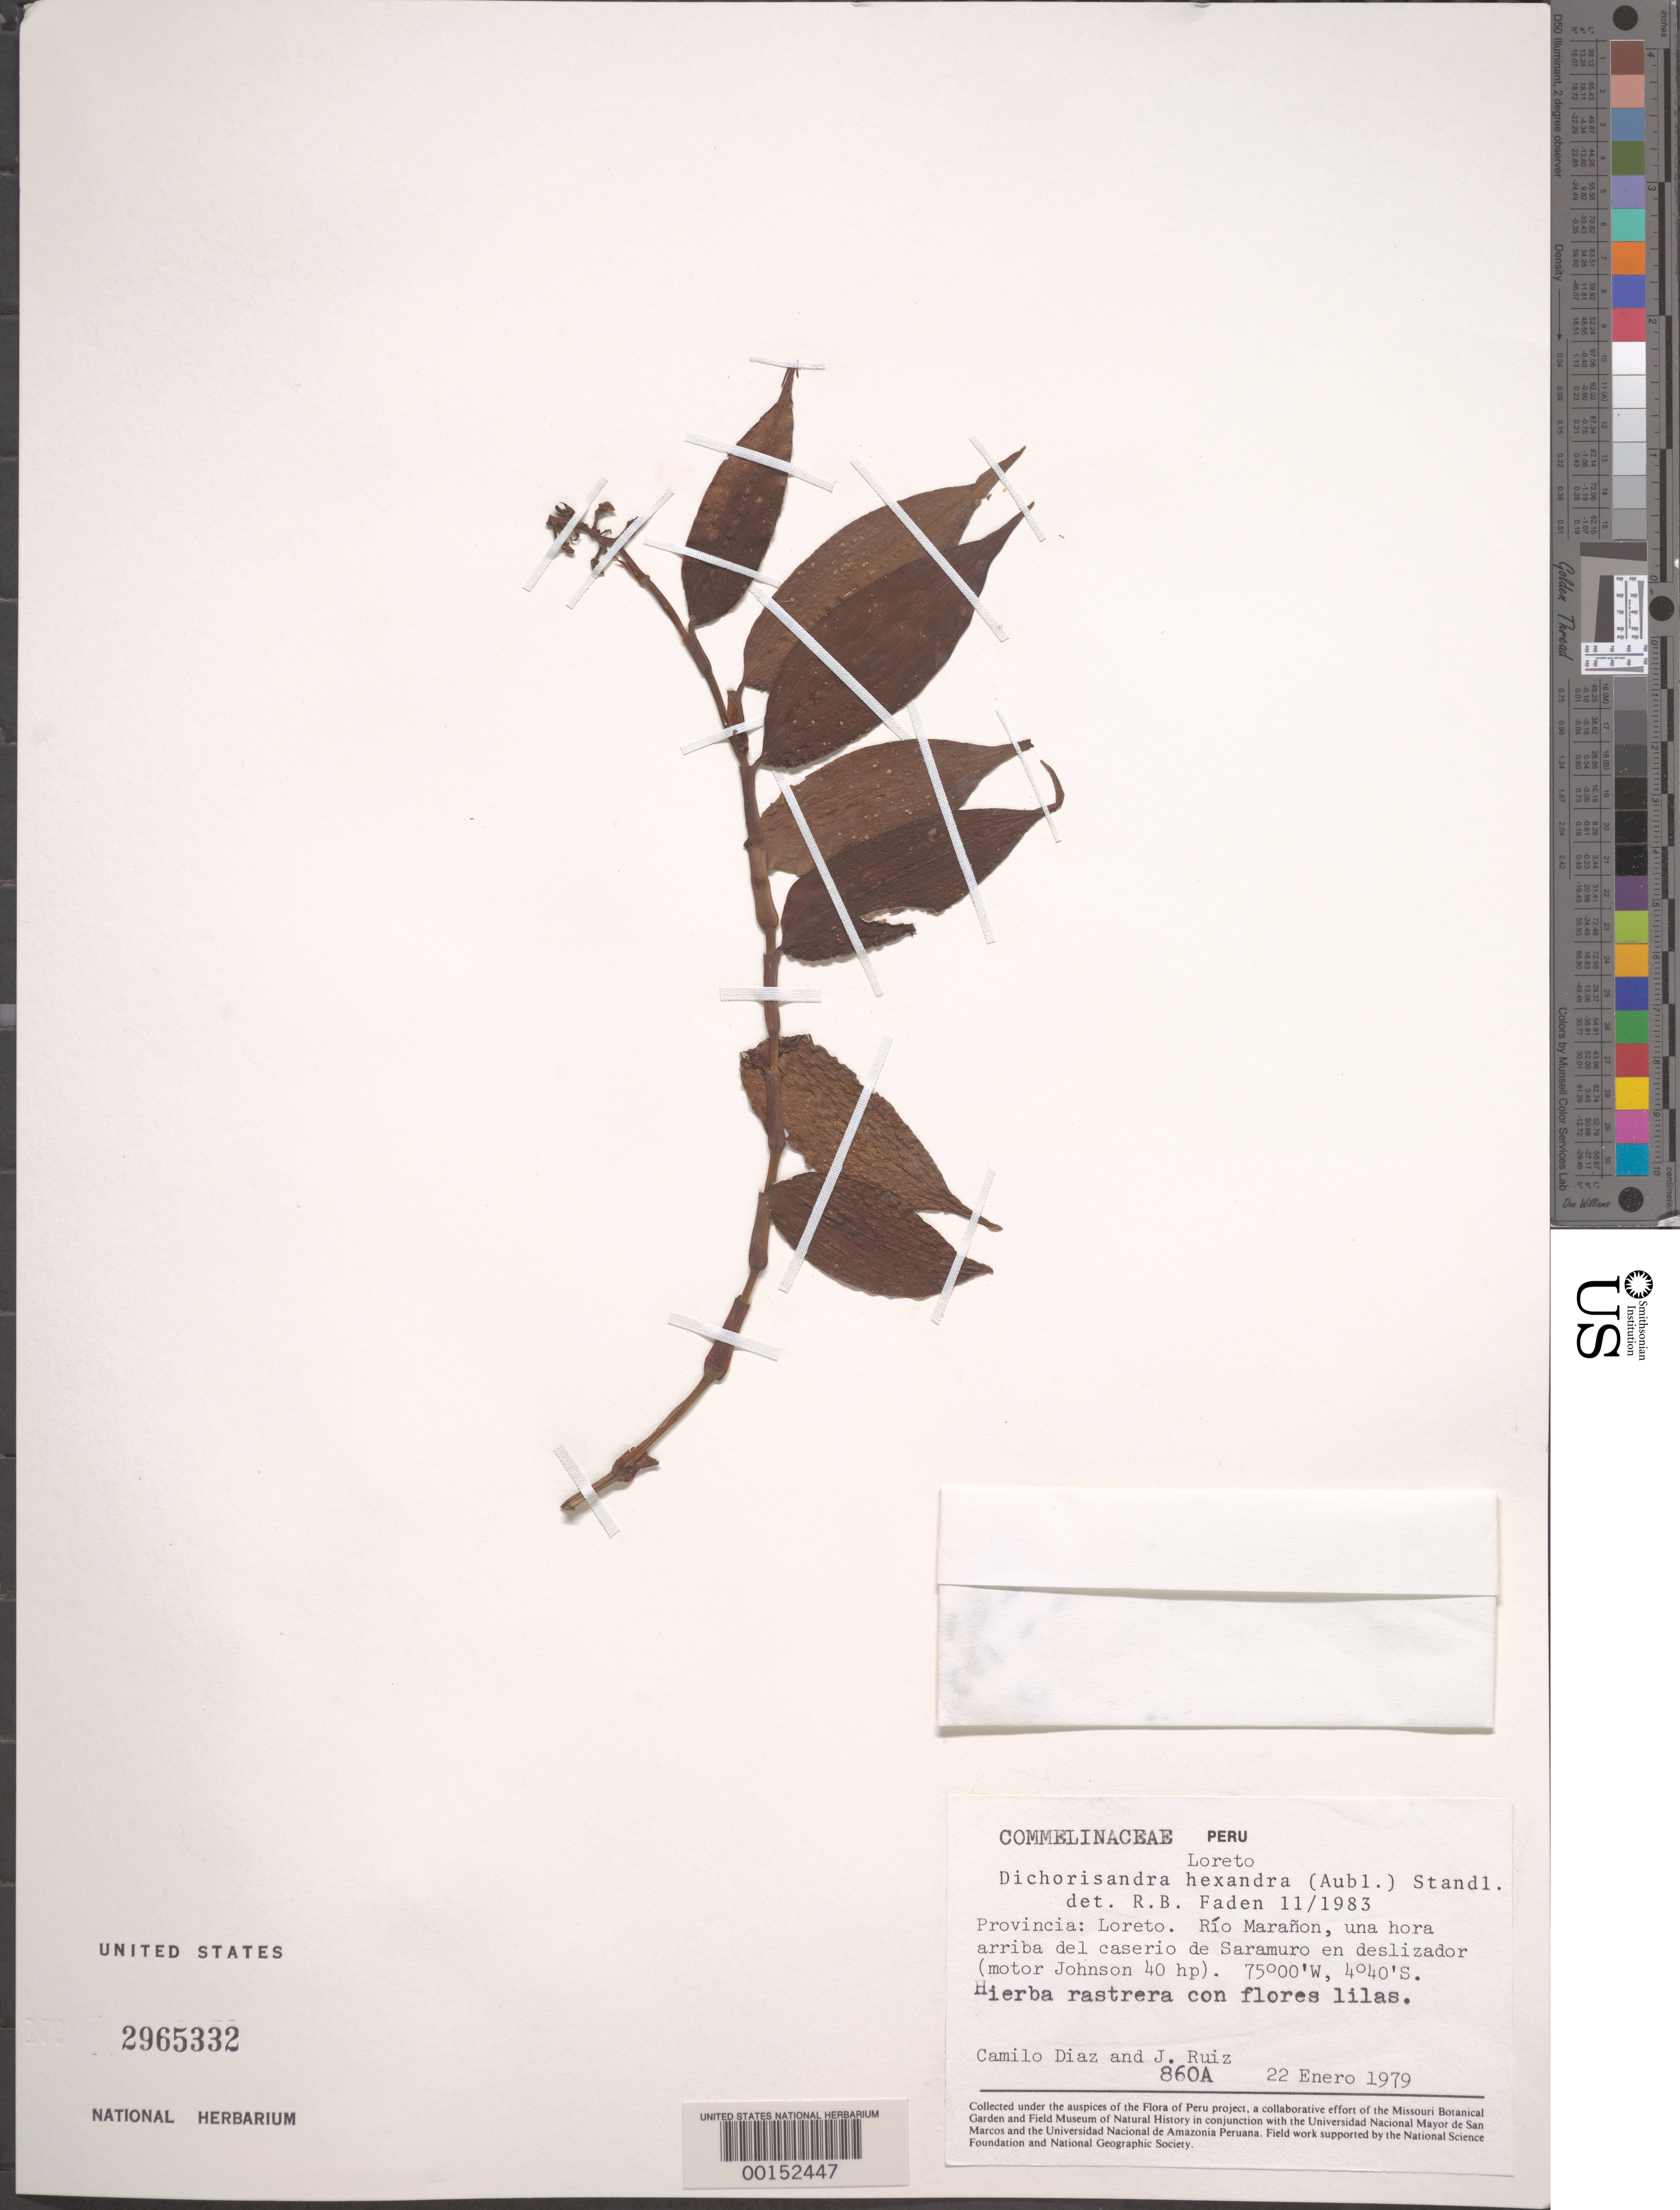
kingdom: Plantae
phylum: Tracheophyta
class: Liliopsida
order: Commelinales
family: Commelinaceae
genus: Dichorisandra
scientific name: Dichorisandra hexandra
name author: (Aubl.) Standl.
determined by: Faden, Robert B., (US), Smithsonian Institution - National Museum of Natural History (UNITED STATES)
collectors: C. Díaz & J. Ruiz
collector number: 860a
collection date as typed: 22 Jan 1979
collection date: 1979-01-22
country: Peru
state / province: Loreto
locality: Rio maranon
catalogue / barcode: US 2965332